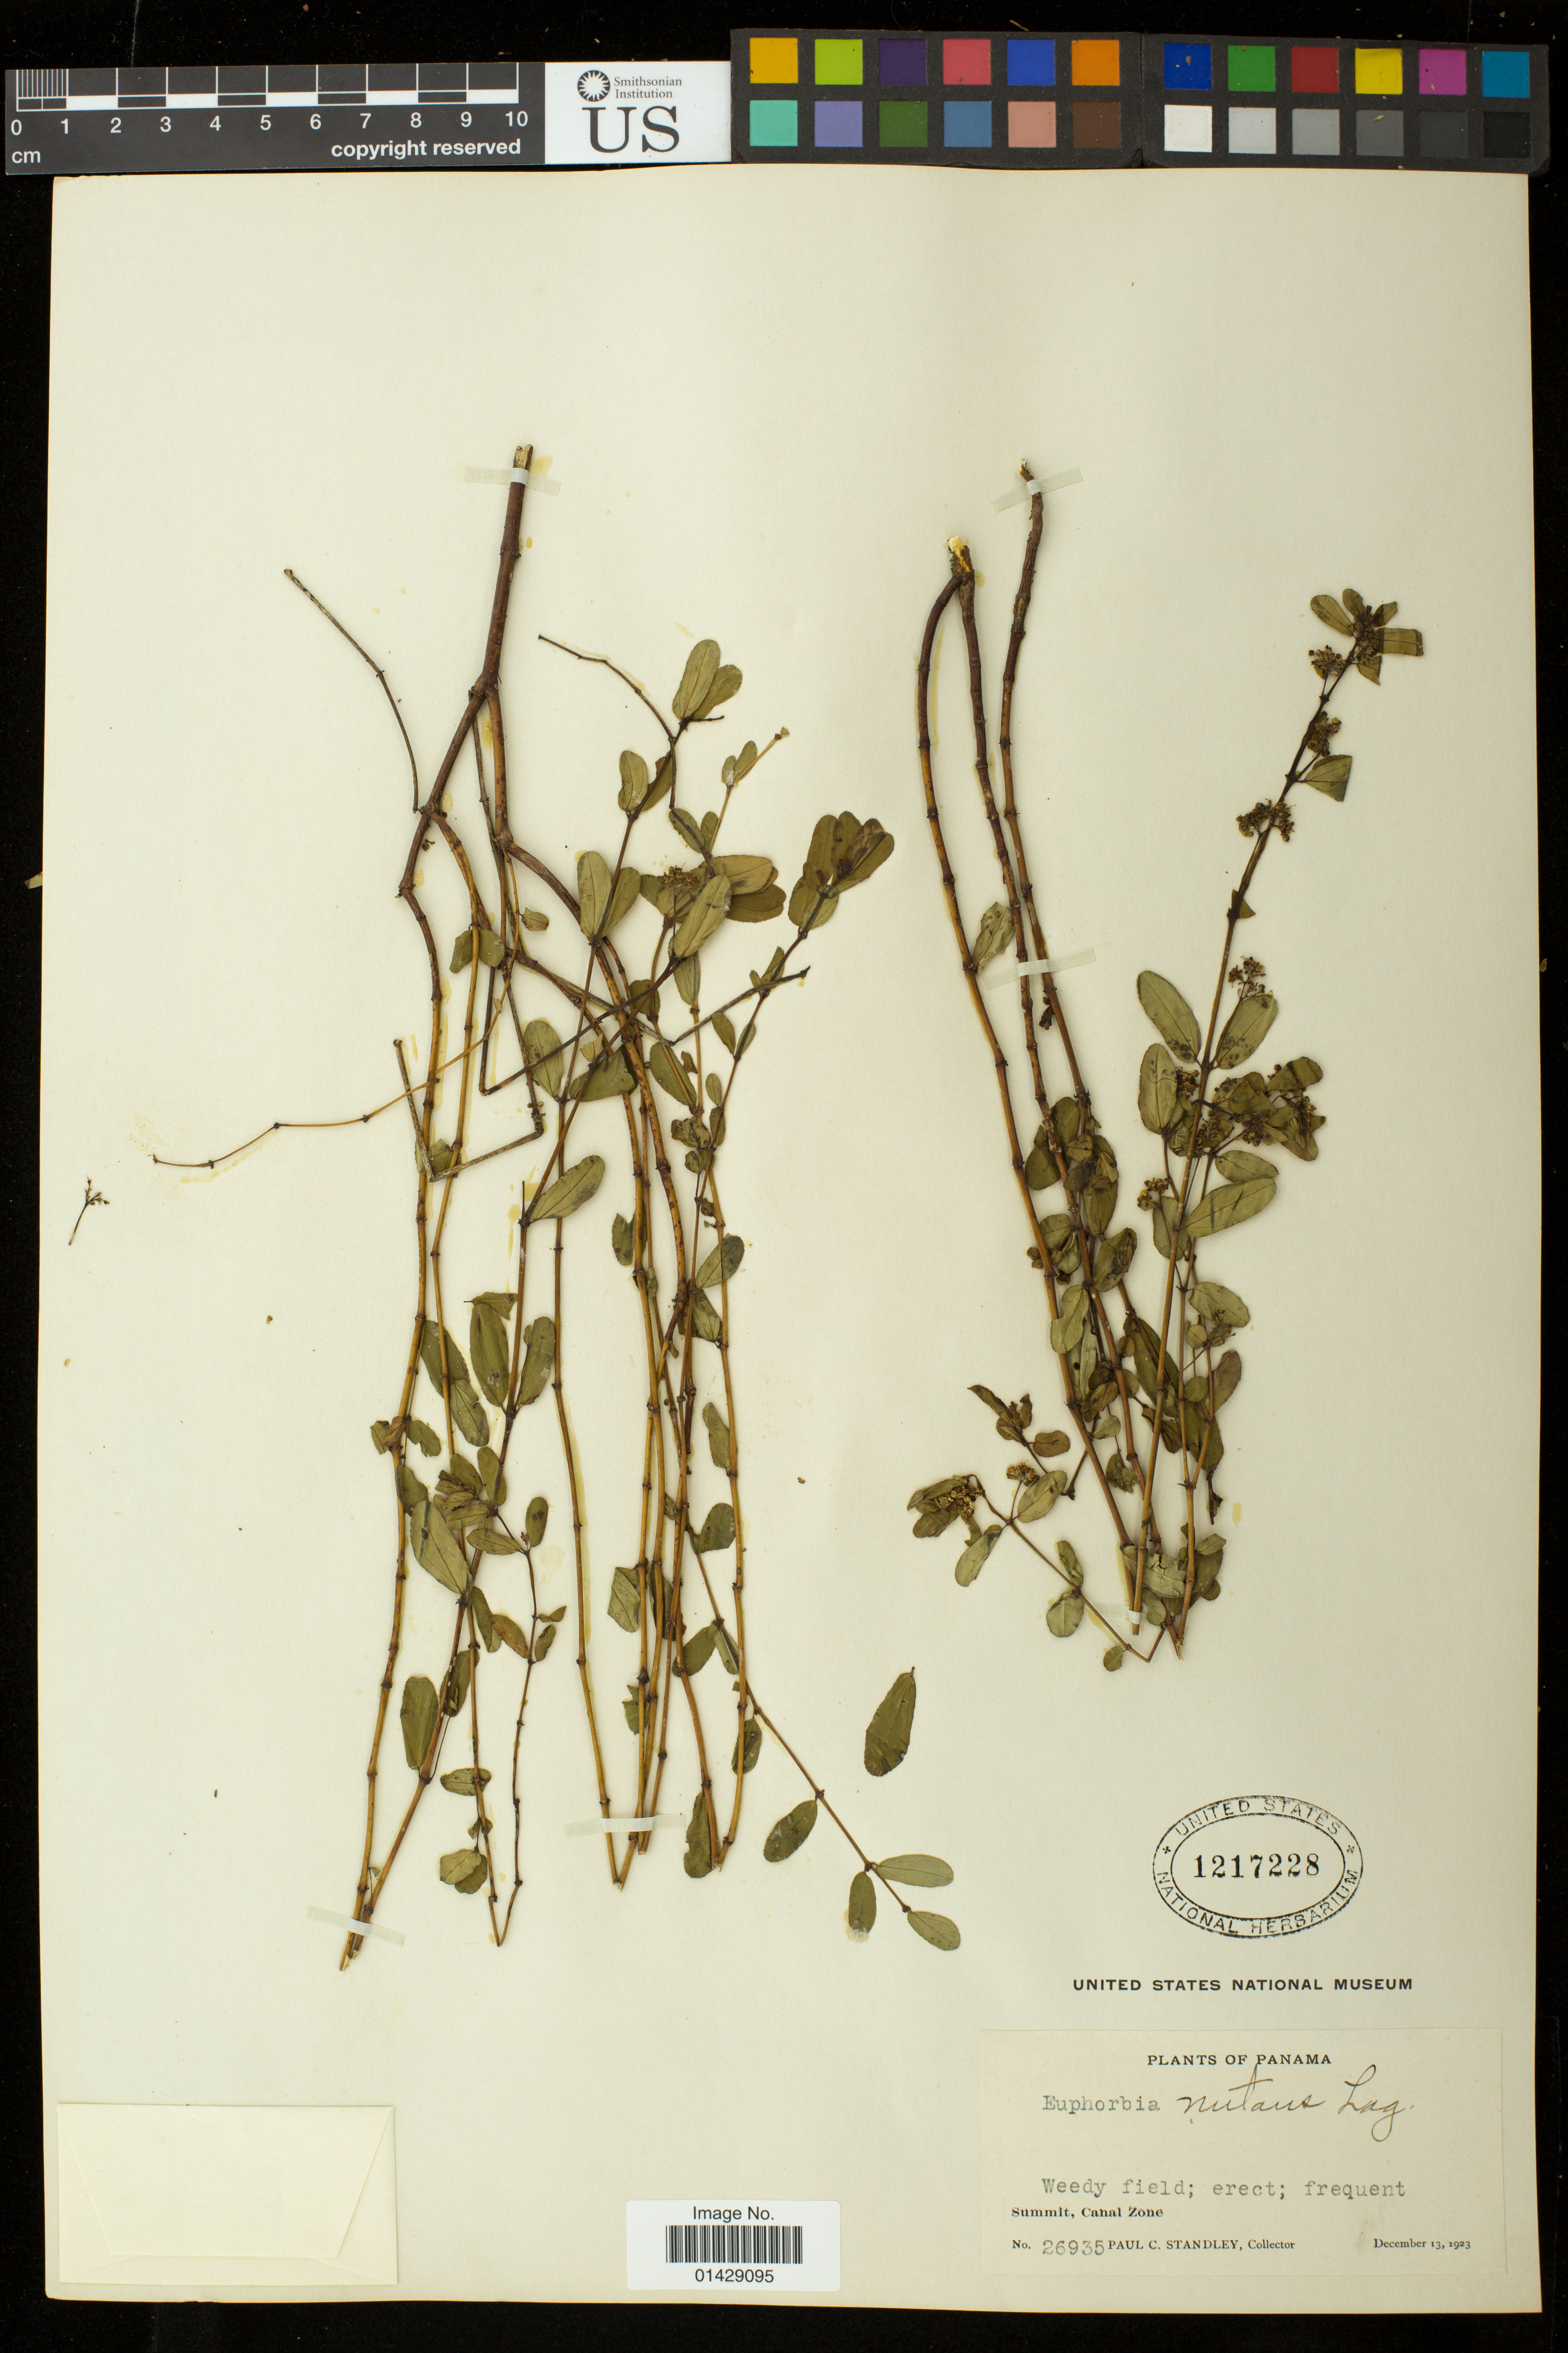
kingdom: Plantae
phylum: Tracheophyta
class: Magnoliopsida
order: Malpighiales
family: Euphorbiaceae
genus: Euphorbia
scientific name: Euphorbia hyssopifolia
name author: L.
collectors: P. C. Standley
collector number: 26935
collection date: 1923-12-13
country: Panama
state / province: Panamá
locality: Weedy field, Summit, Canal Zone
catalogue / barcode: US 1217228